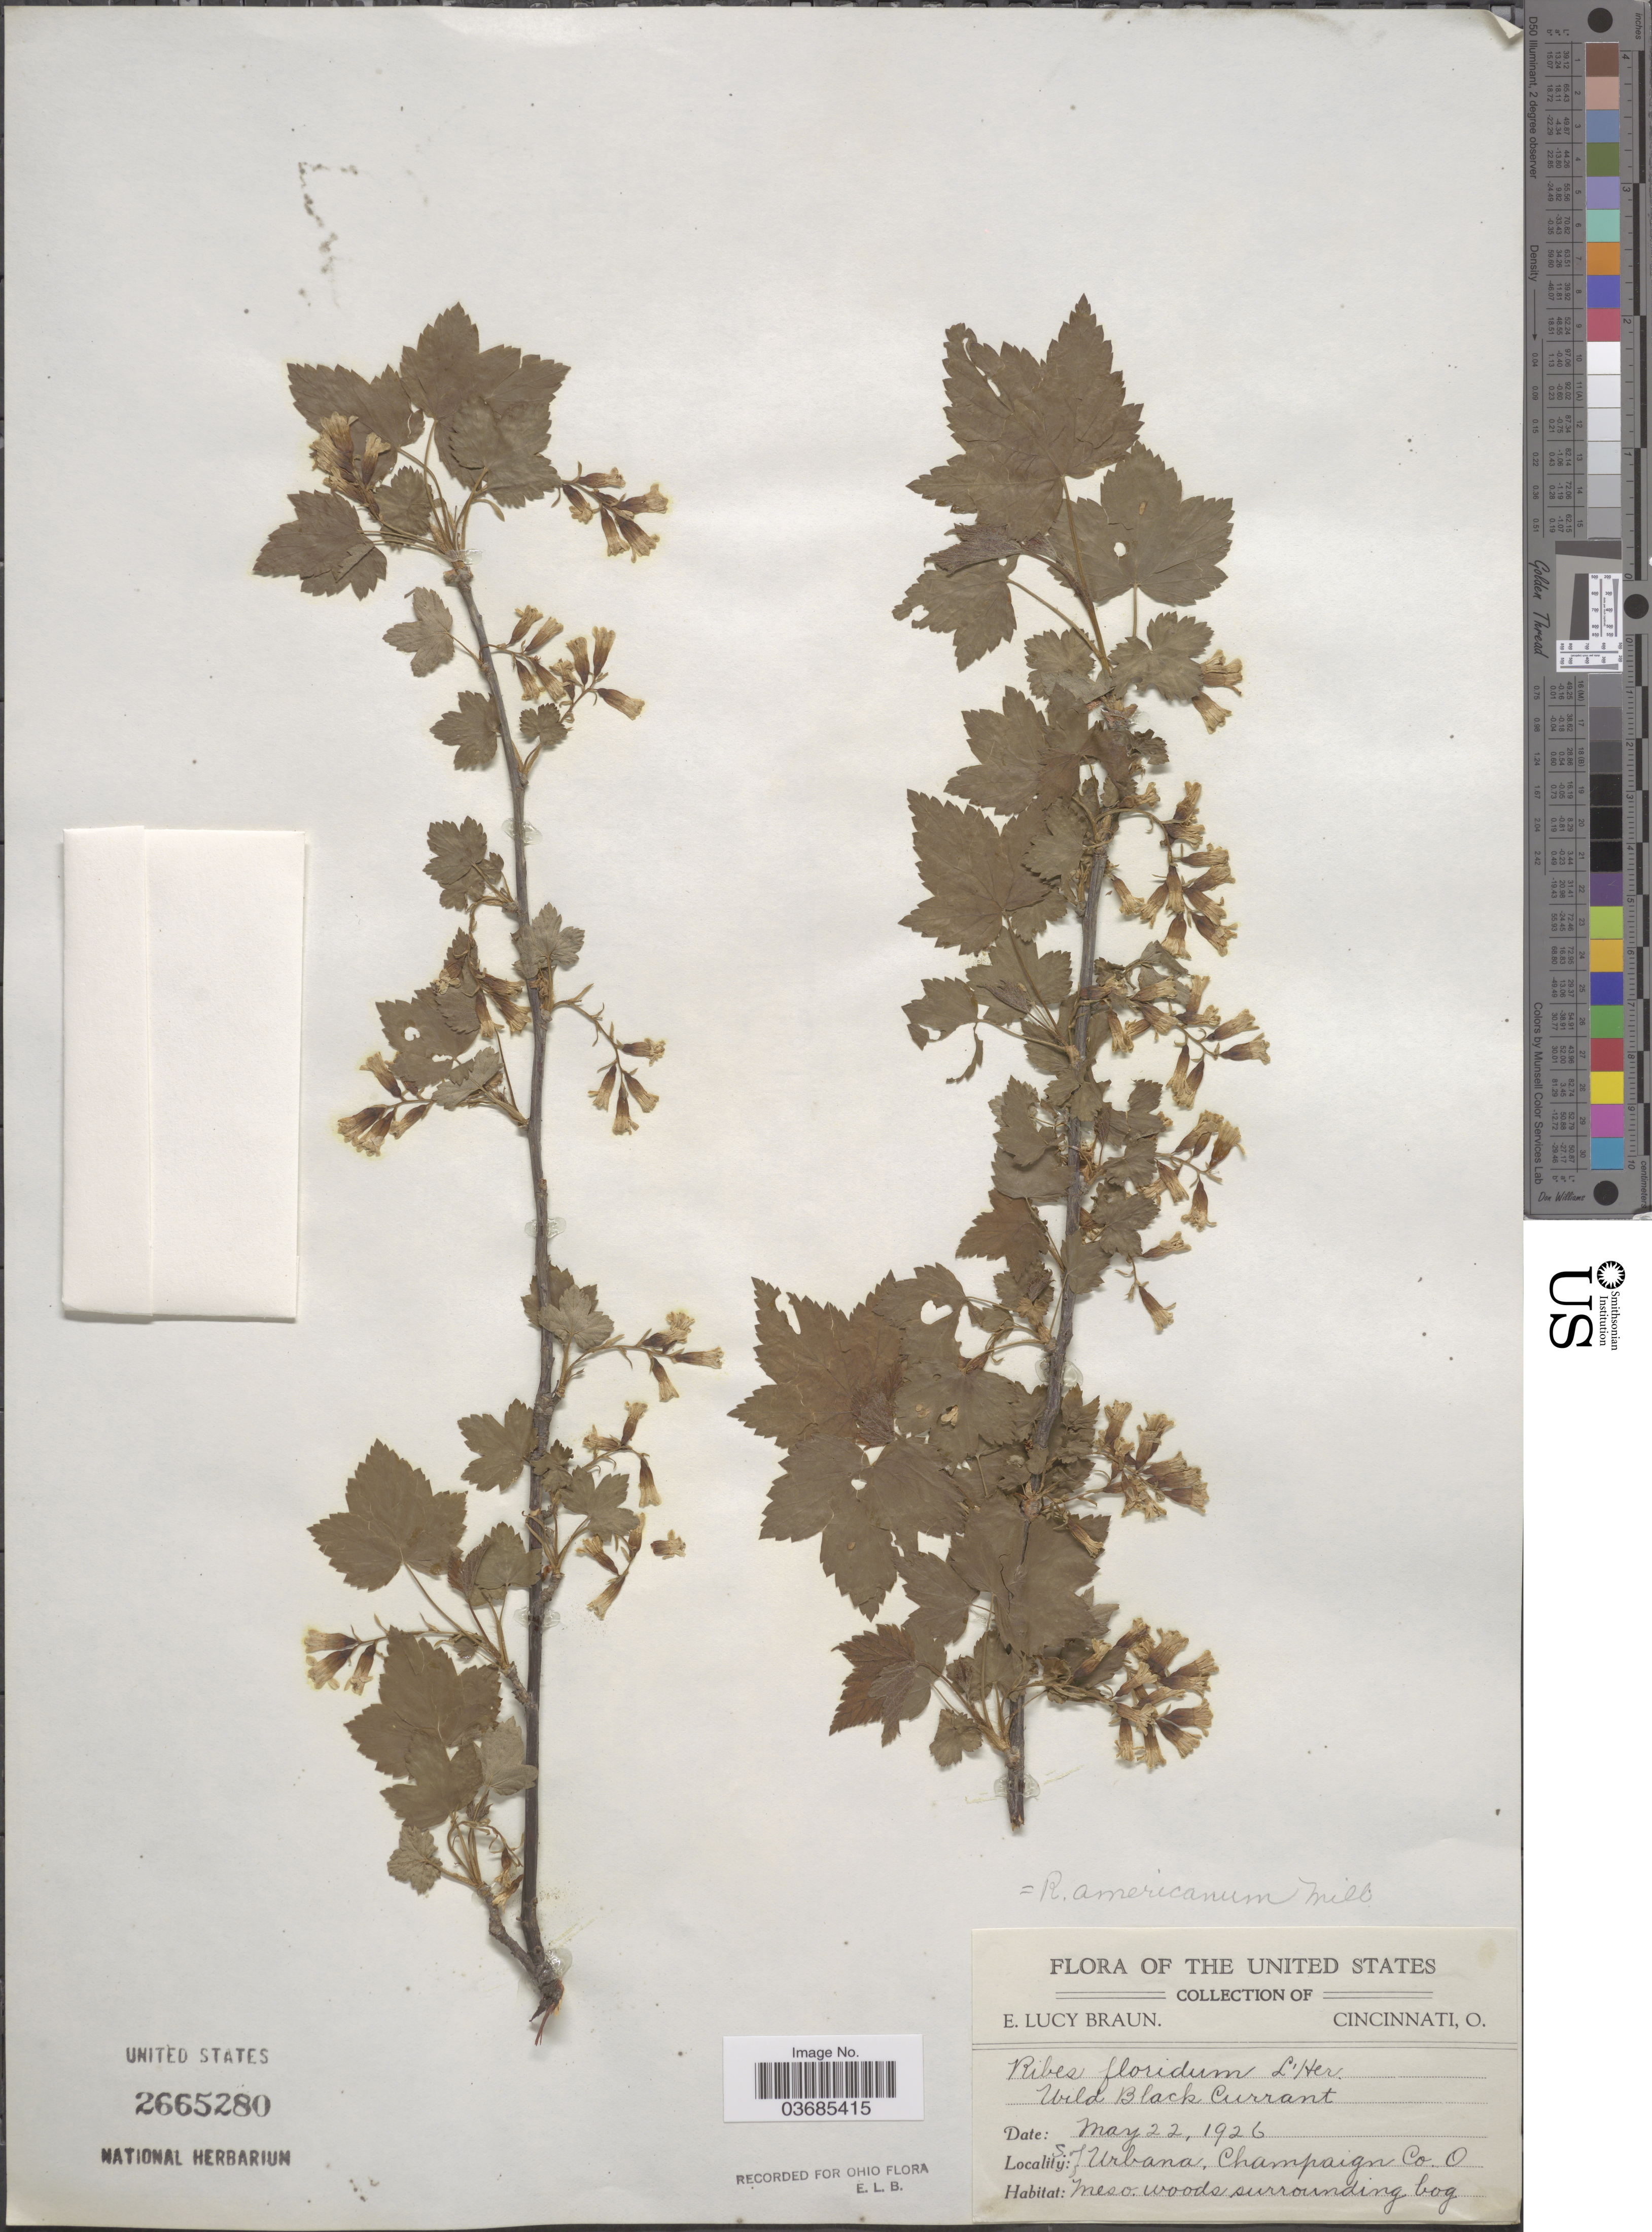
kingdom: Plantae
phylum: Tracheophyta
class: Magnoliopsida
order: Saxifragales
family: Grossulariaceae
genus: Ribes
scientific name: Ribes americanum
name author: Mill.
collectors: E. L. Braun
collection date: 1926-05-22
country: United States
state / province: Ohio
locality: S. of Urbana, Champaign Co.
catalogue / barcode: US 2665280